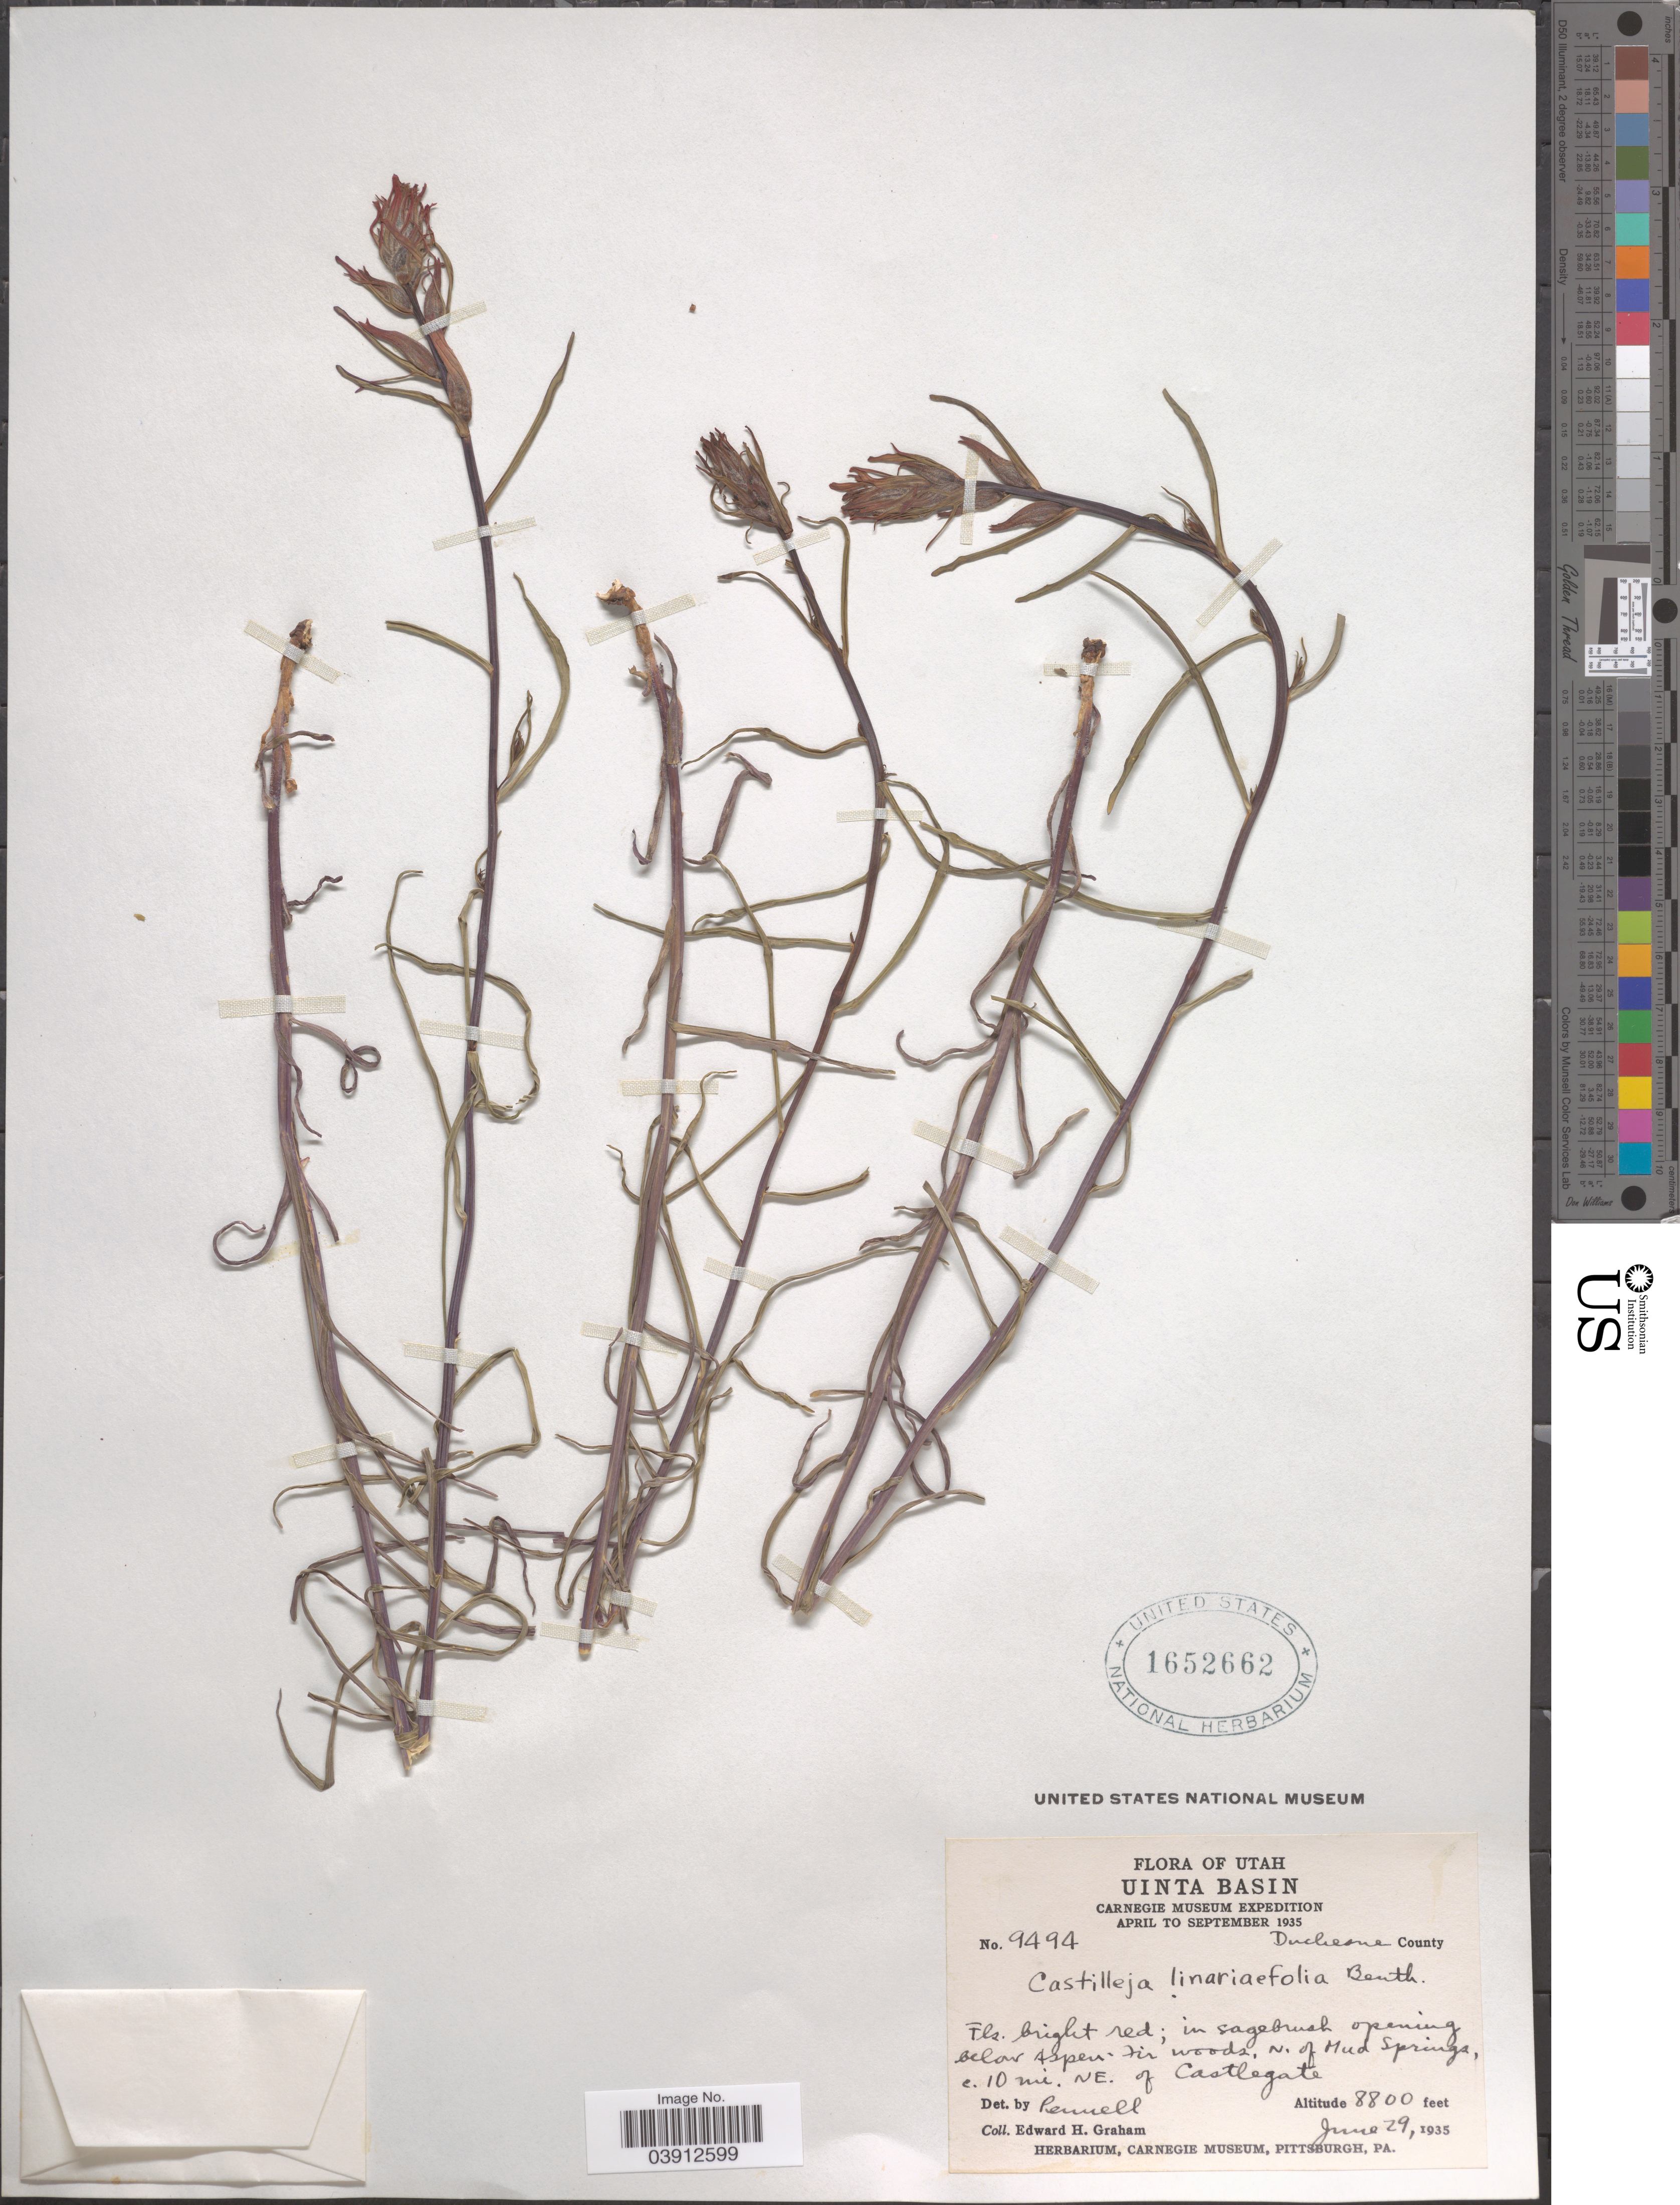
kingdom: Plantae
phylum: Tracheophyta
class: Magnoliopsida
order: Lamiales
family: Orobanchaceae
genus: Castilleja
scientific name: Castilleja linariifolia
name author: Benth.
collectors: E. H. Graham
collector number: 9494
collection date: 1935-06-29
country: United States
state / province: Utah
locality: Uinta Basin. Duchesne County. In sagebrush opening below aspen, fir woods, N. of Mud Springs, c. 10 mi. NE. of Castlegate.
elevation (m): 2682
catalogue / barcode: US 1652662